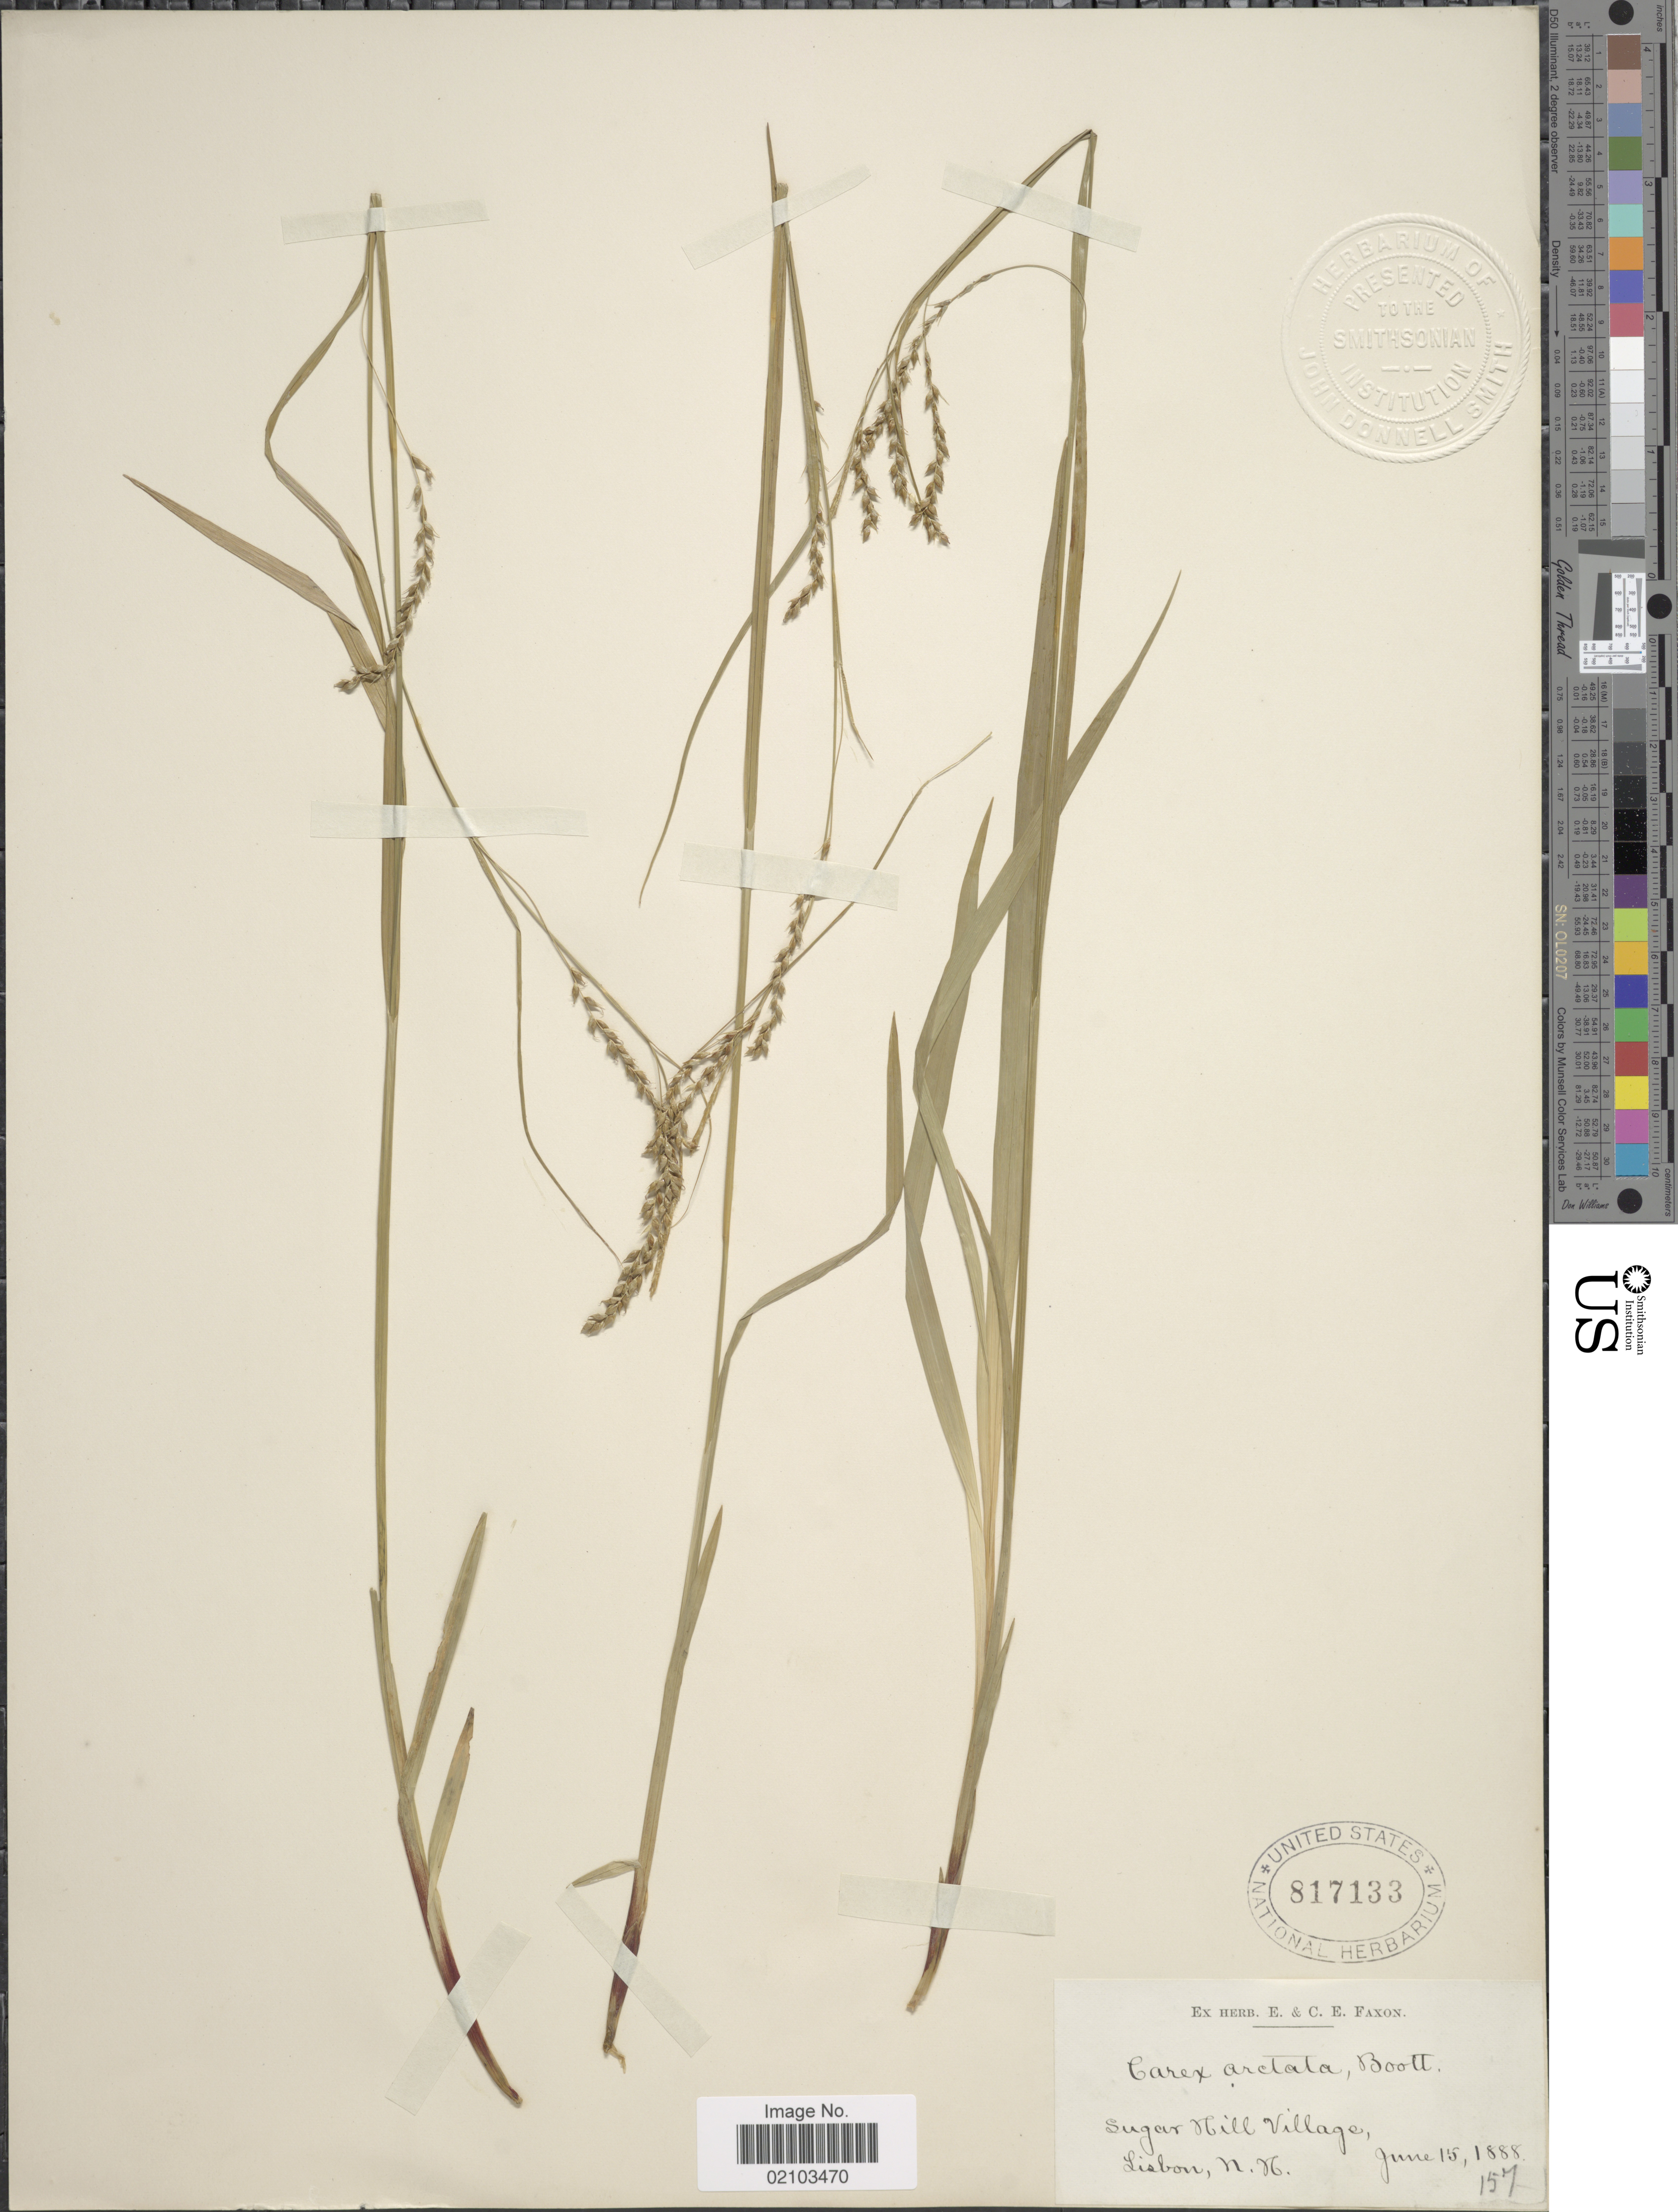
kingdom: Plantae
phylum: Tracheophyta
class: Liliopsida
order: Poales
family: Cyperaceae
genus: Carex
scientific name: Carex arctata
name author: Boott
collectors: ex herb. E. & C.E. Faxon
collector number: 157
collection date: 1888-06-15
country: United States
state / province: New Hampshire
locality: Sugar Hill Village, Lisbon.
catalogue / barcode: US 817133